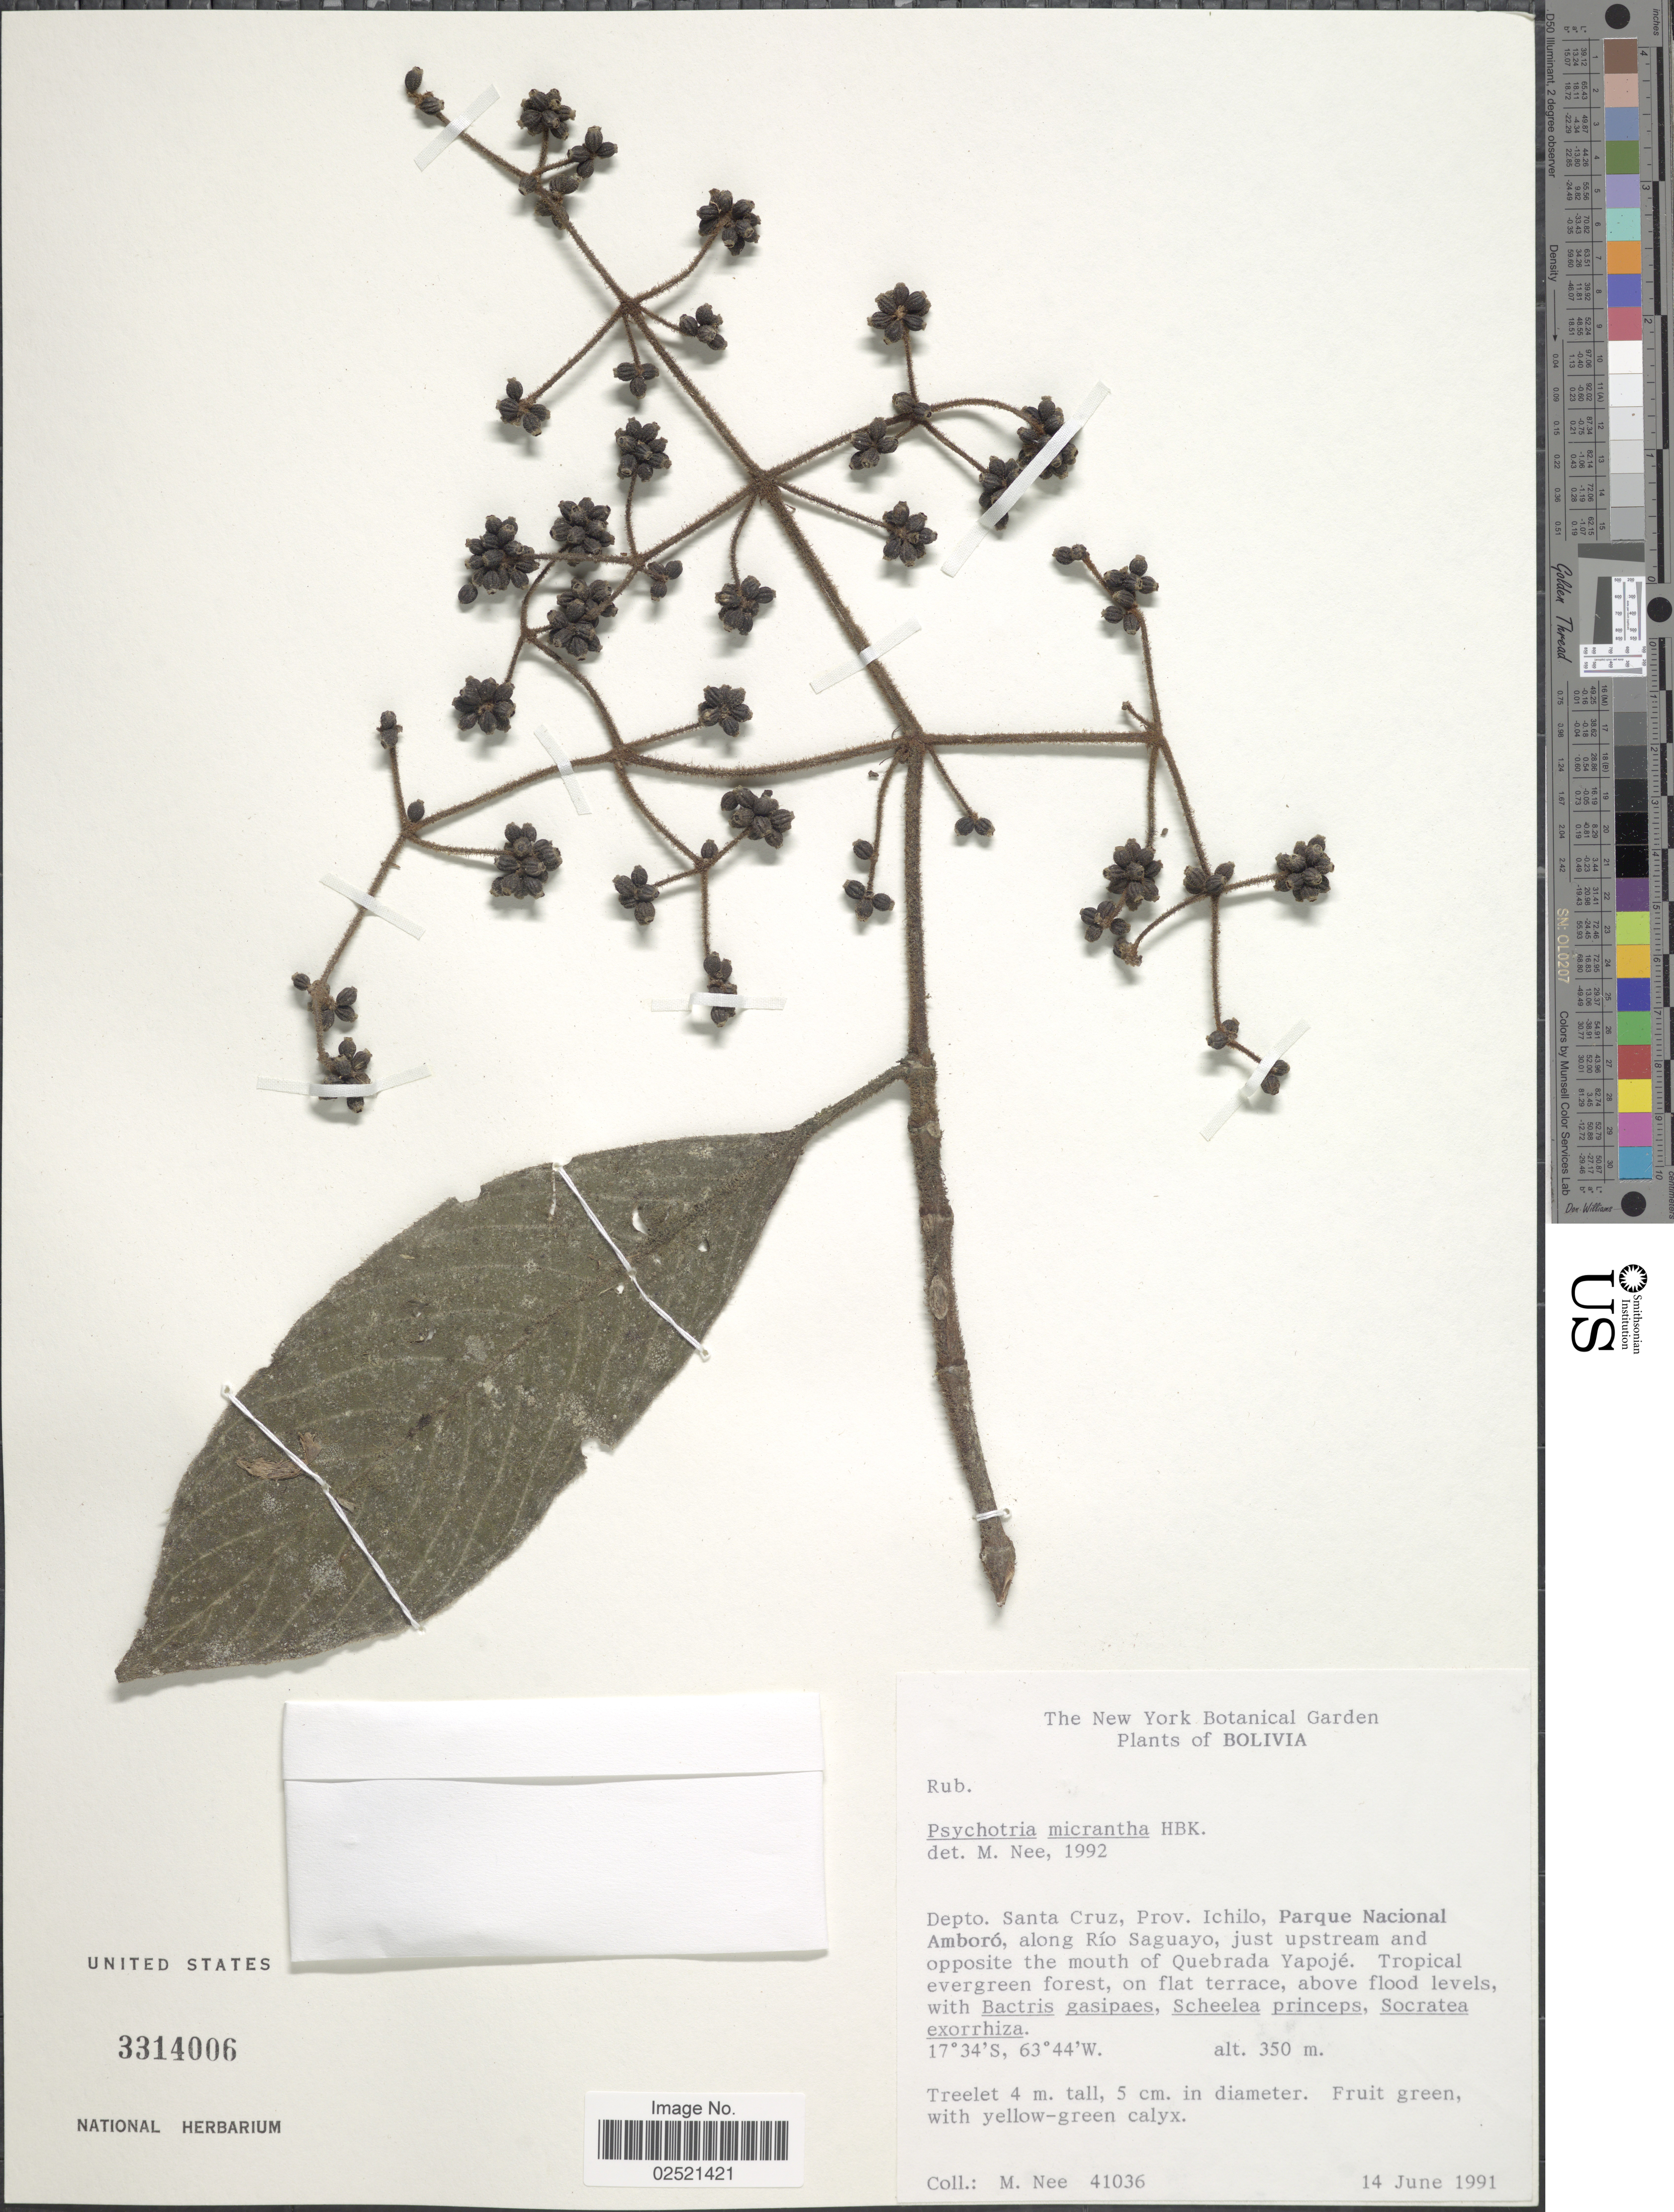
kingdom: Plantae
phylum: Tracheophyta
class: Magnoliopsida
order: Gentianales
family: Rubiaceae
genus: Psychotria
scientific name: Psychotria micrantha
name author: Kunth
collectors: M. Nee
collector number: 41036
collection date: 1991-06-14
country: Bolivia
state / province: Santa Cruz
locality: Prov. Ichilo, Parque Nacional Amboro, along Rio Saguayo, just upstream and opposite the mouth of Quebrada Yapoje.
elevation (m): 350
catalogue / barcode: US 3314006